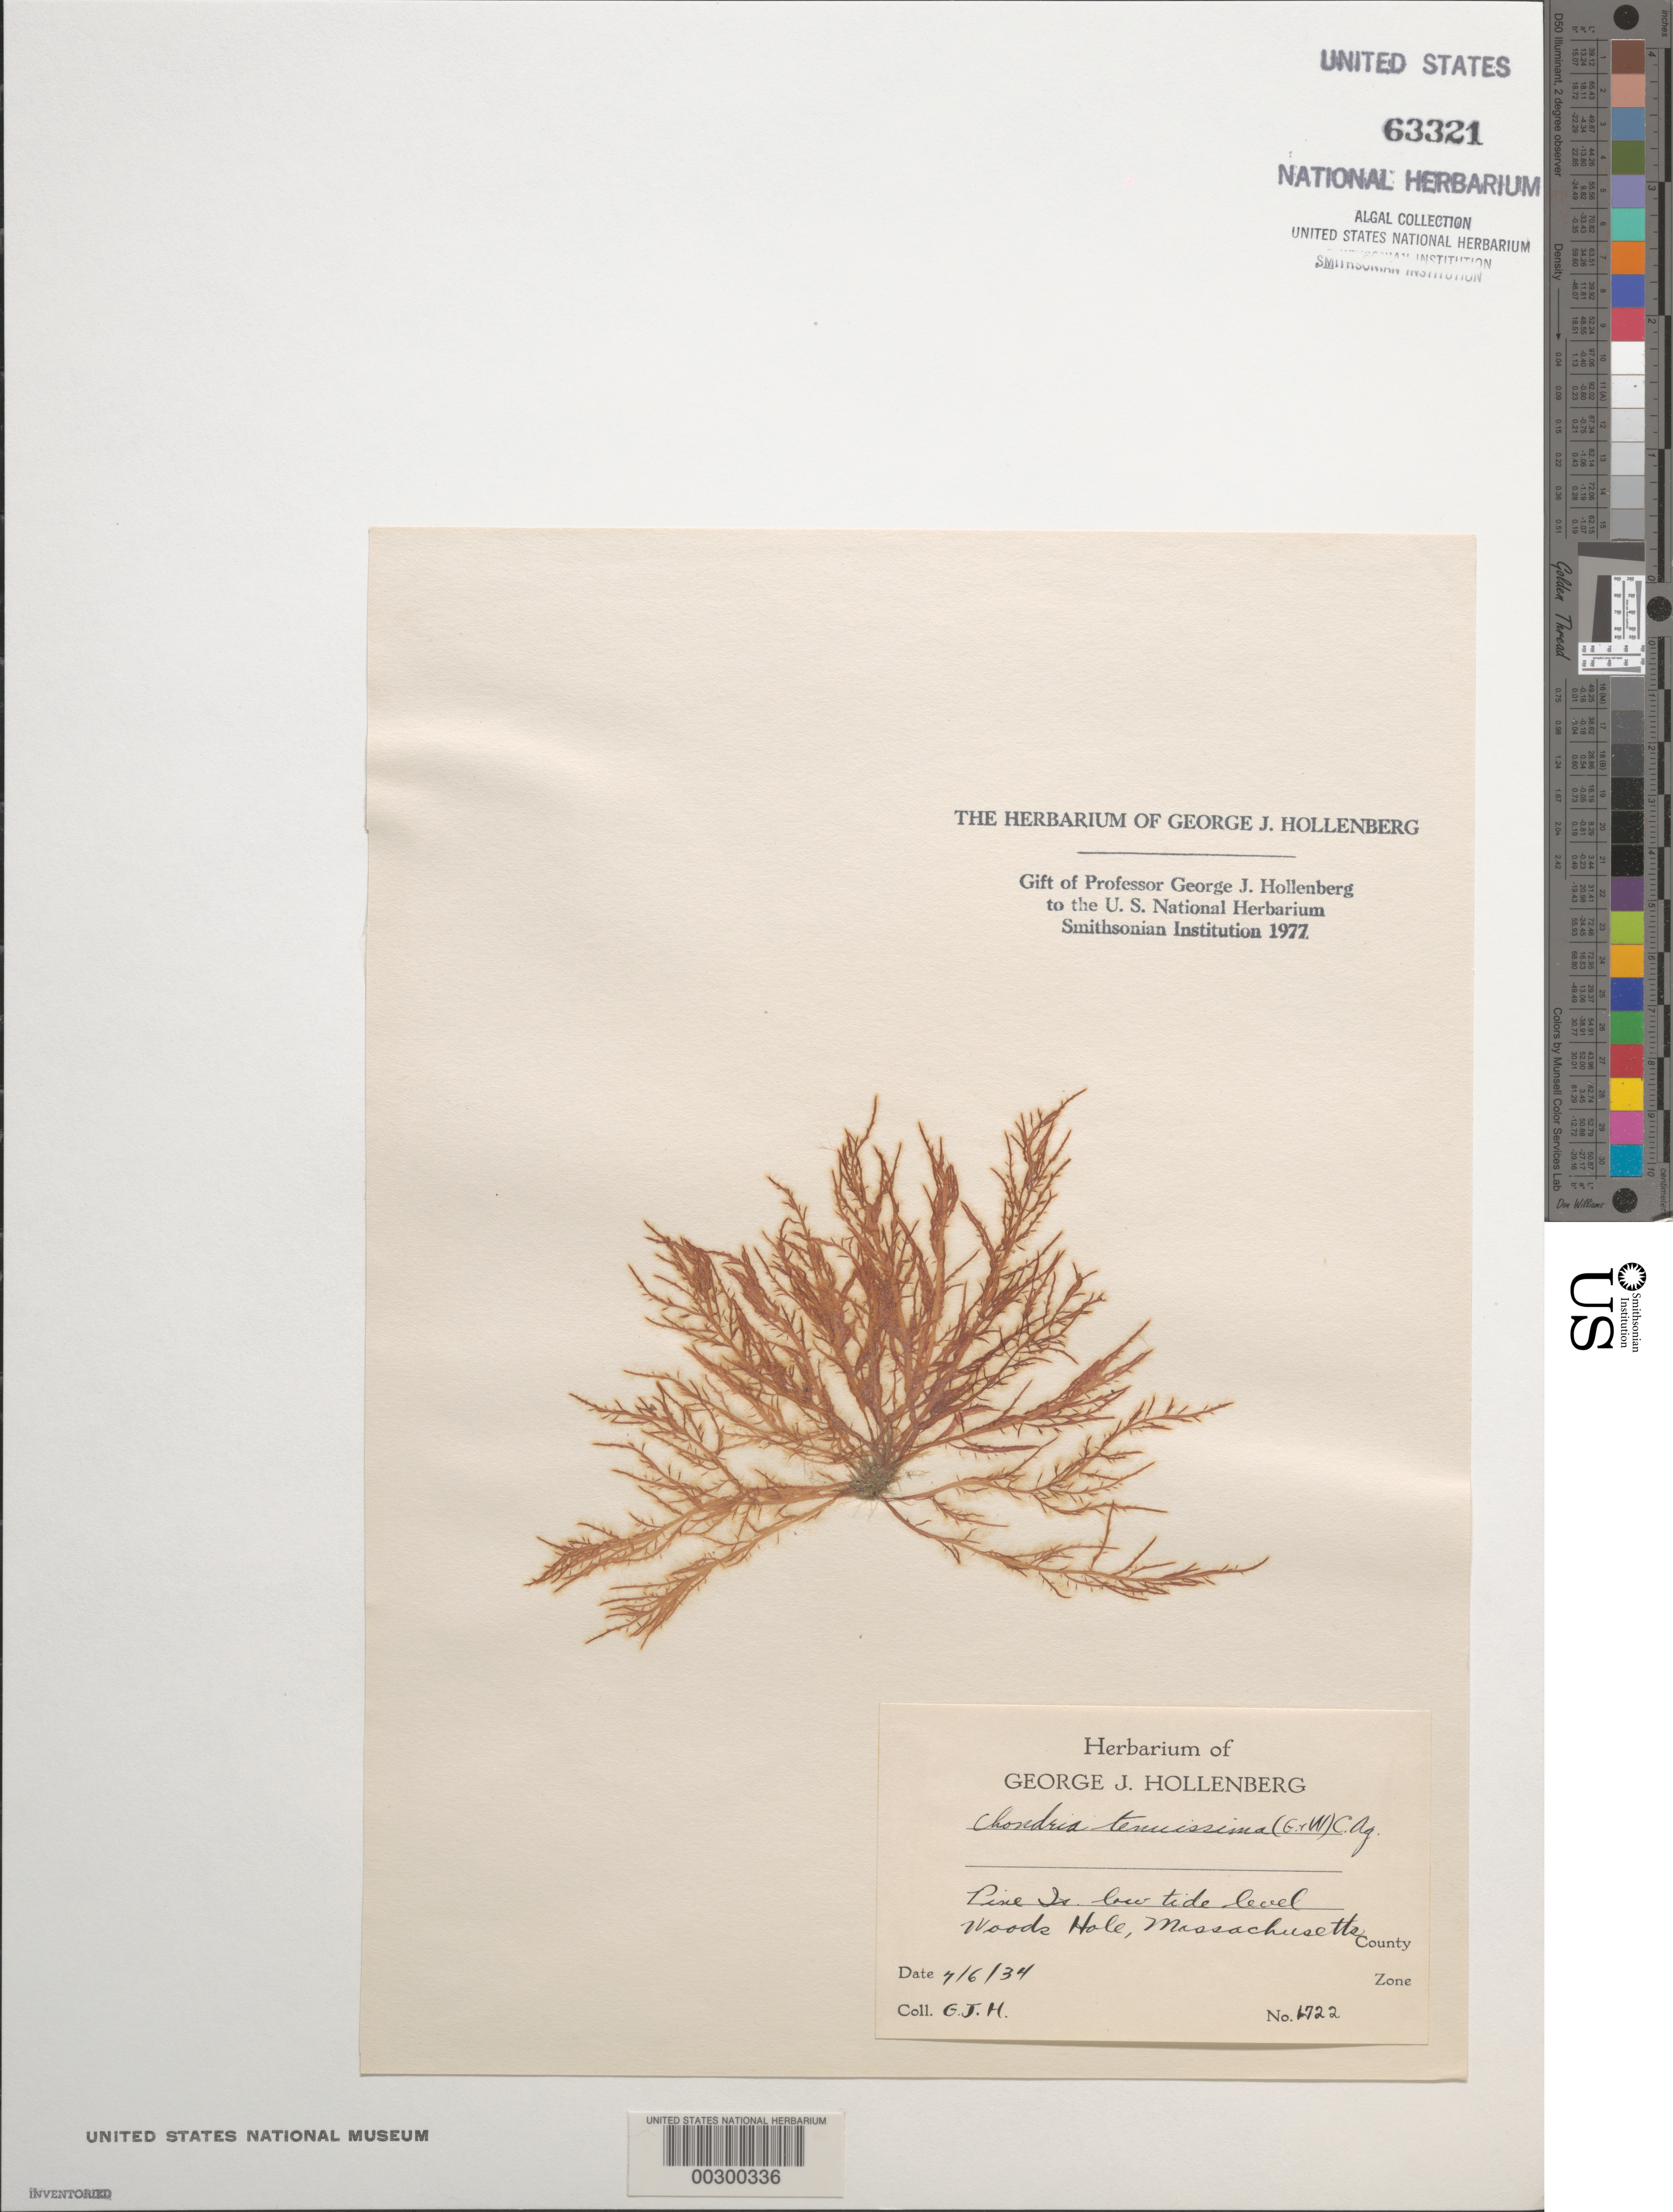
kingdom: Plantae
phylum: Rhodophyta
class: Florideophyceae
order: Ceramiales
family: Rhodomelaceae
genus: Chondria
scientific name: Chondria capillaris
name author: M.J. Wynne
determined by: Algae name updating Project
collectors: G. Hollenberg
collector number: GJH 1722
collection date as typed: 06 Jul 1934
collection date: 1934-07-06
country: United States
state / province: Massachusetts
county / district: Dukes County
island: Pine Island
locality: Near Woods Hole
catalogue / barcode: US 63321